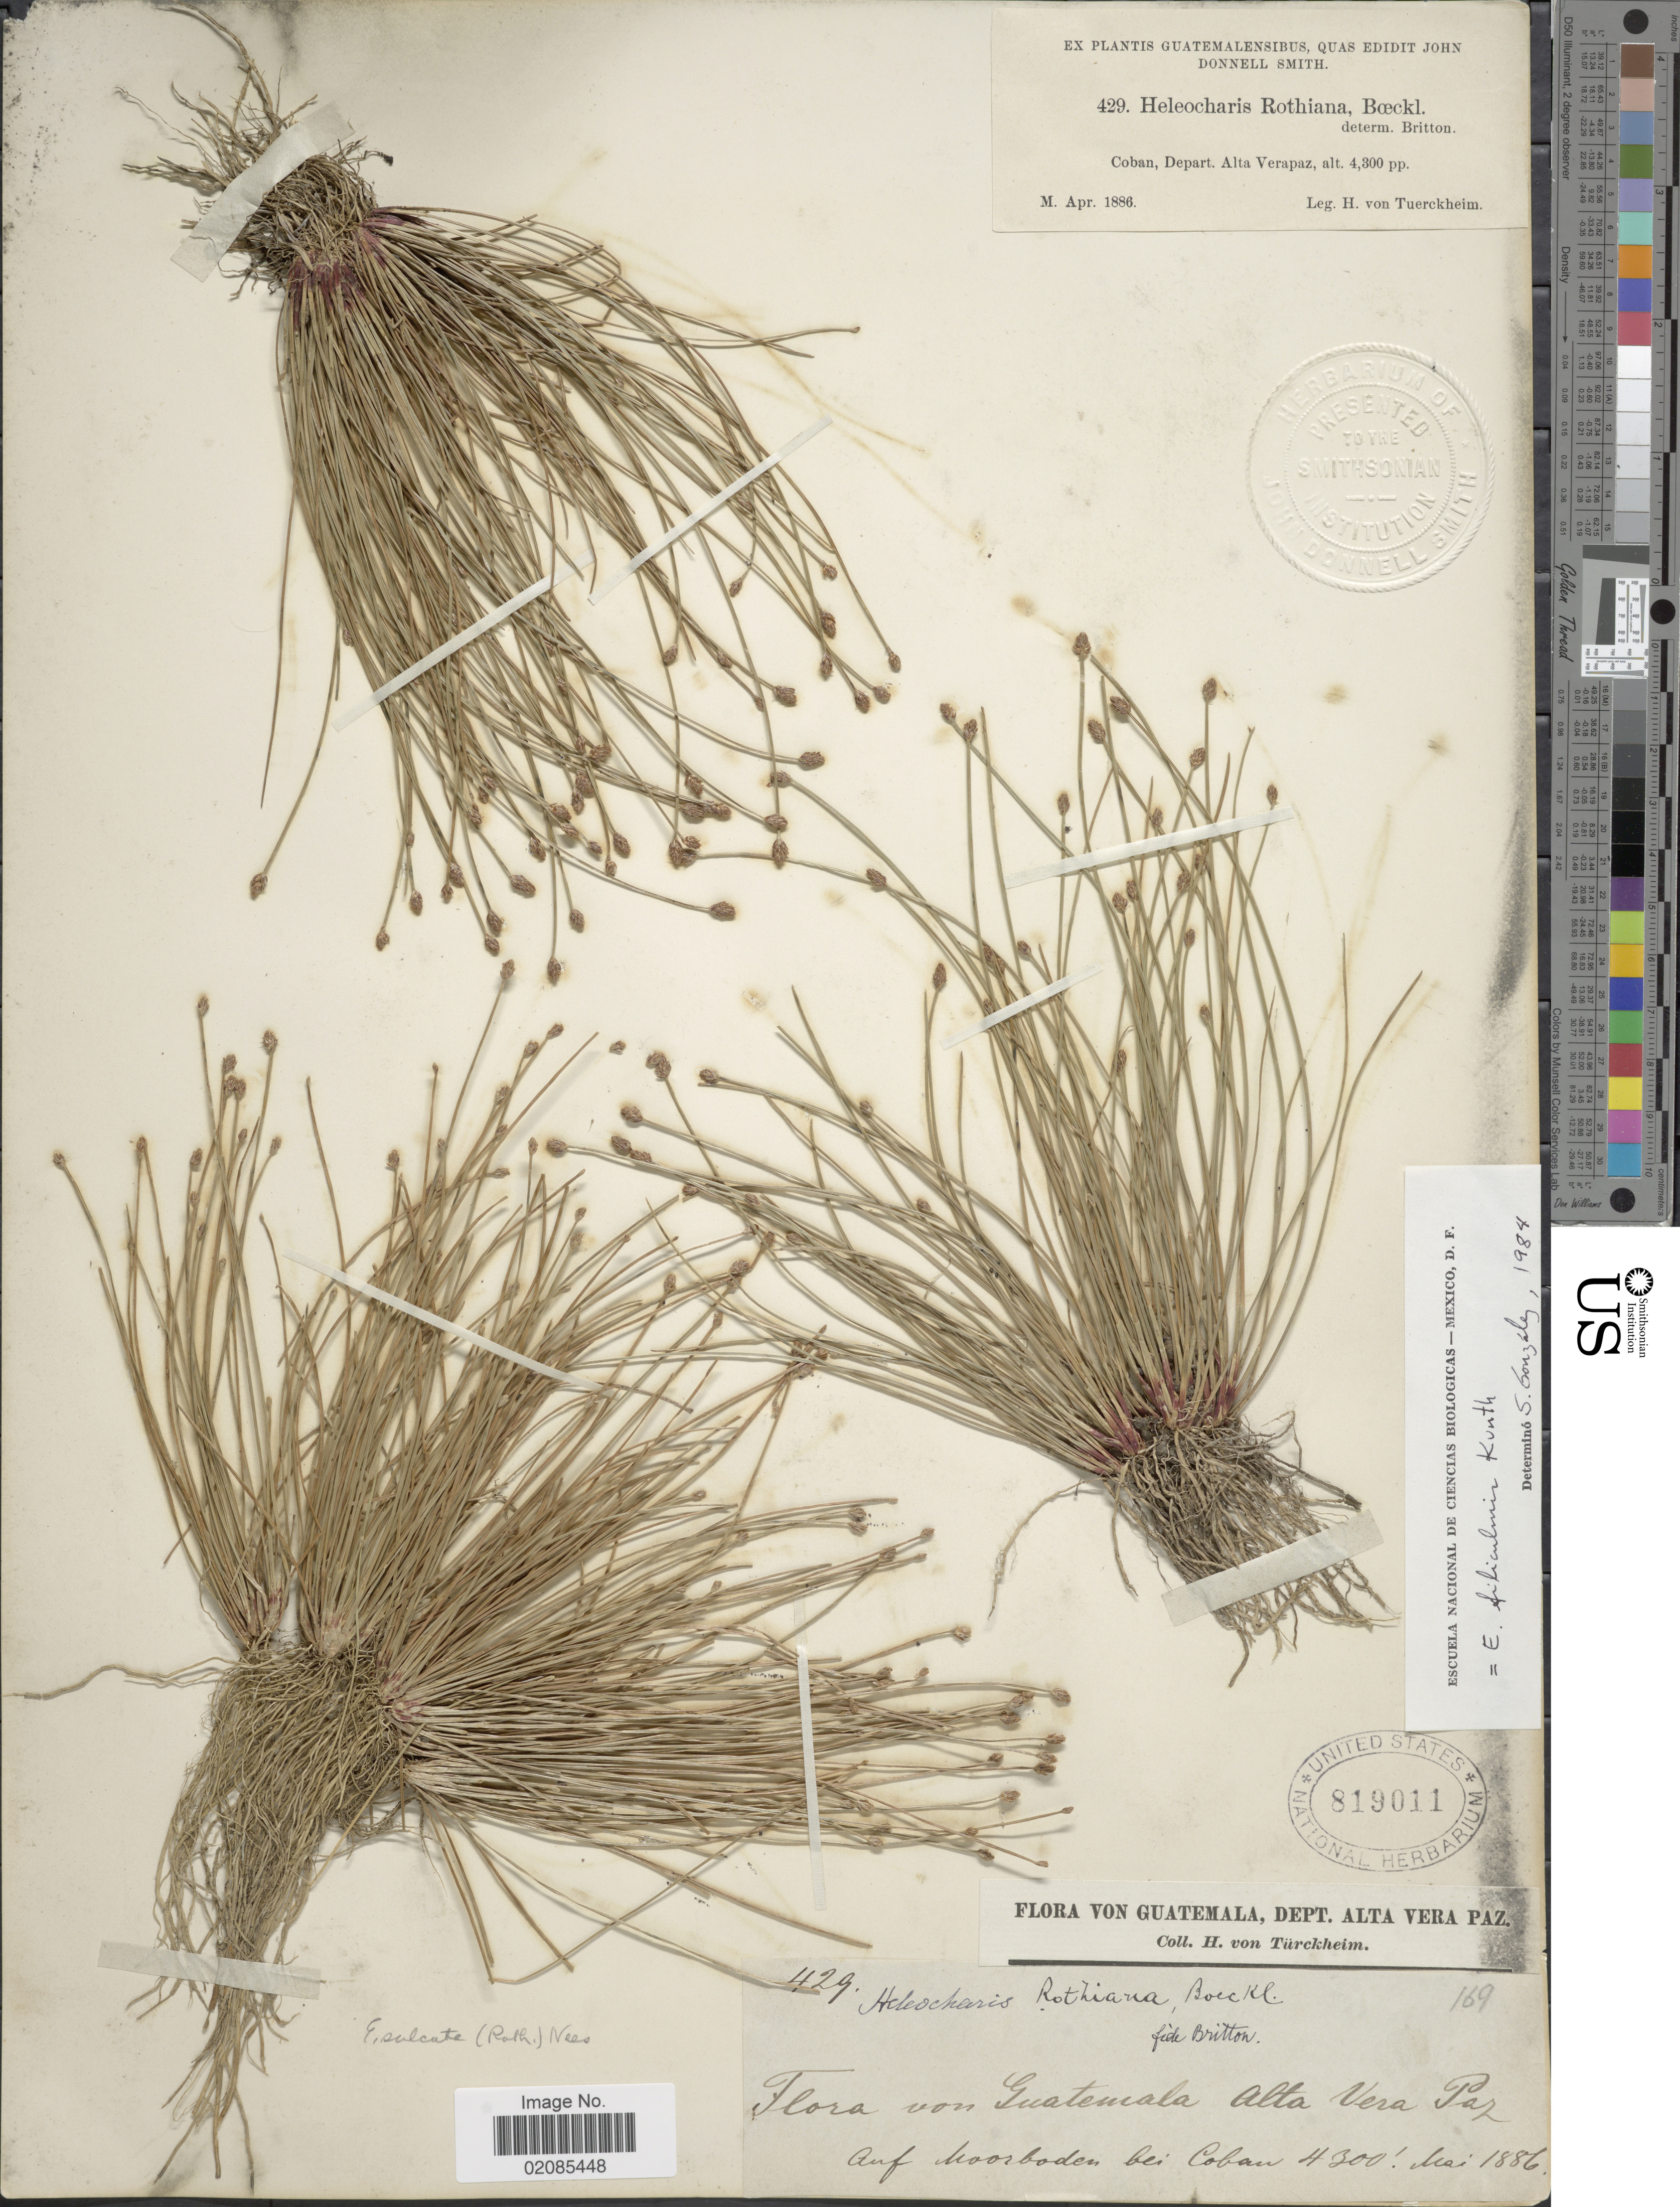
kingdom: Plantae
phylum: Tracheophyta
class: Liliopsida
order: Poales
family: Cyperaceae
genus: Eleocharis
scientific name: Eleocharis filiculmis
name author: Kunth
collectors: H. von Türckheim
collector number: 429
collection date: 1886-04/1886-05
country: Guatemala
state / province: Alta Verapaz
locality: Auf Moorboden bei Coban.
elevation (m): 1311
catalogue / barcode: US 819011